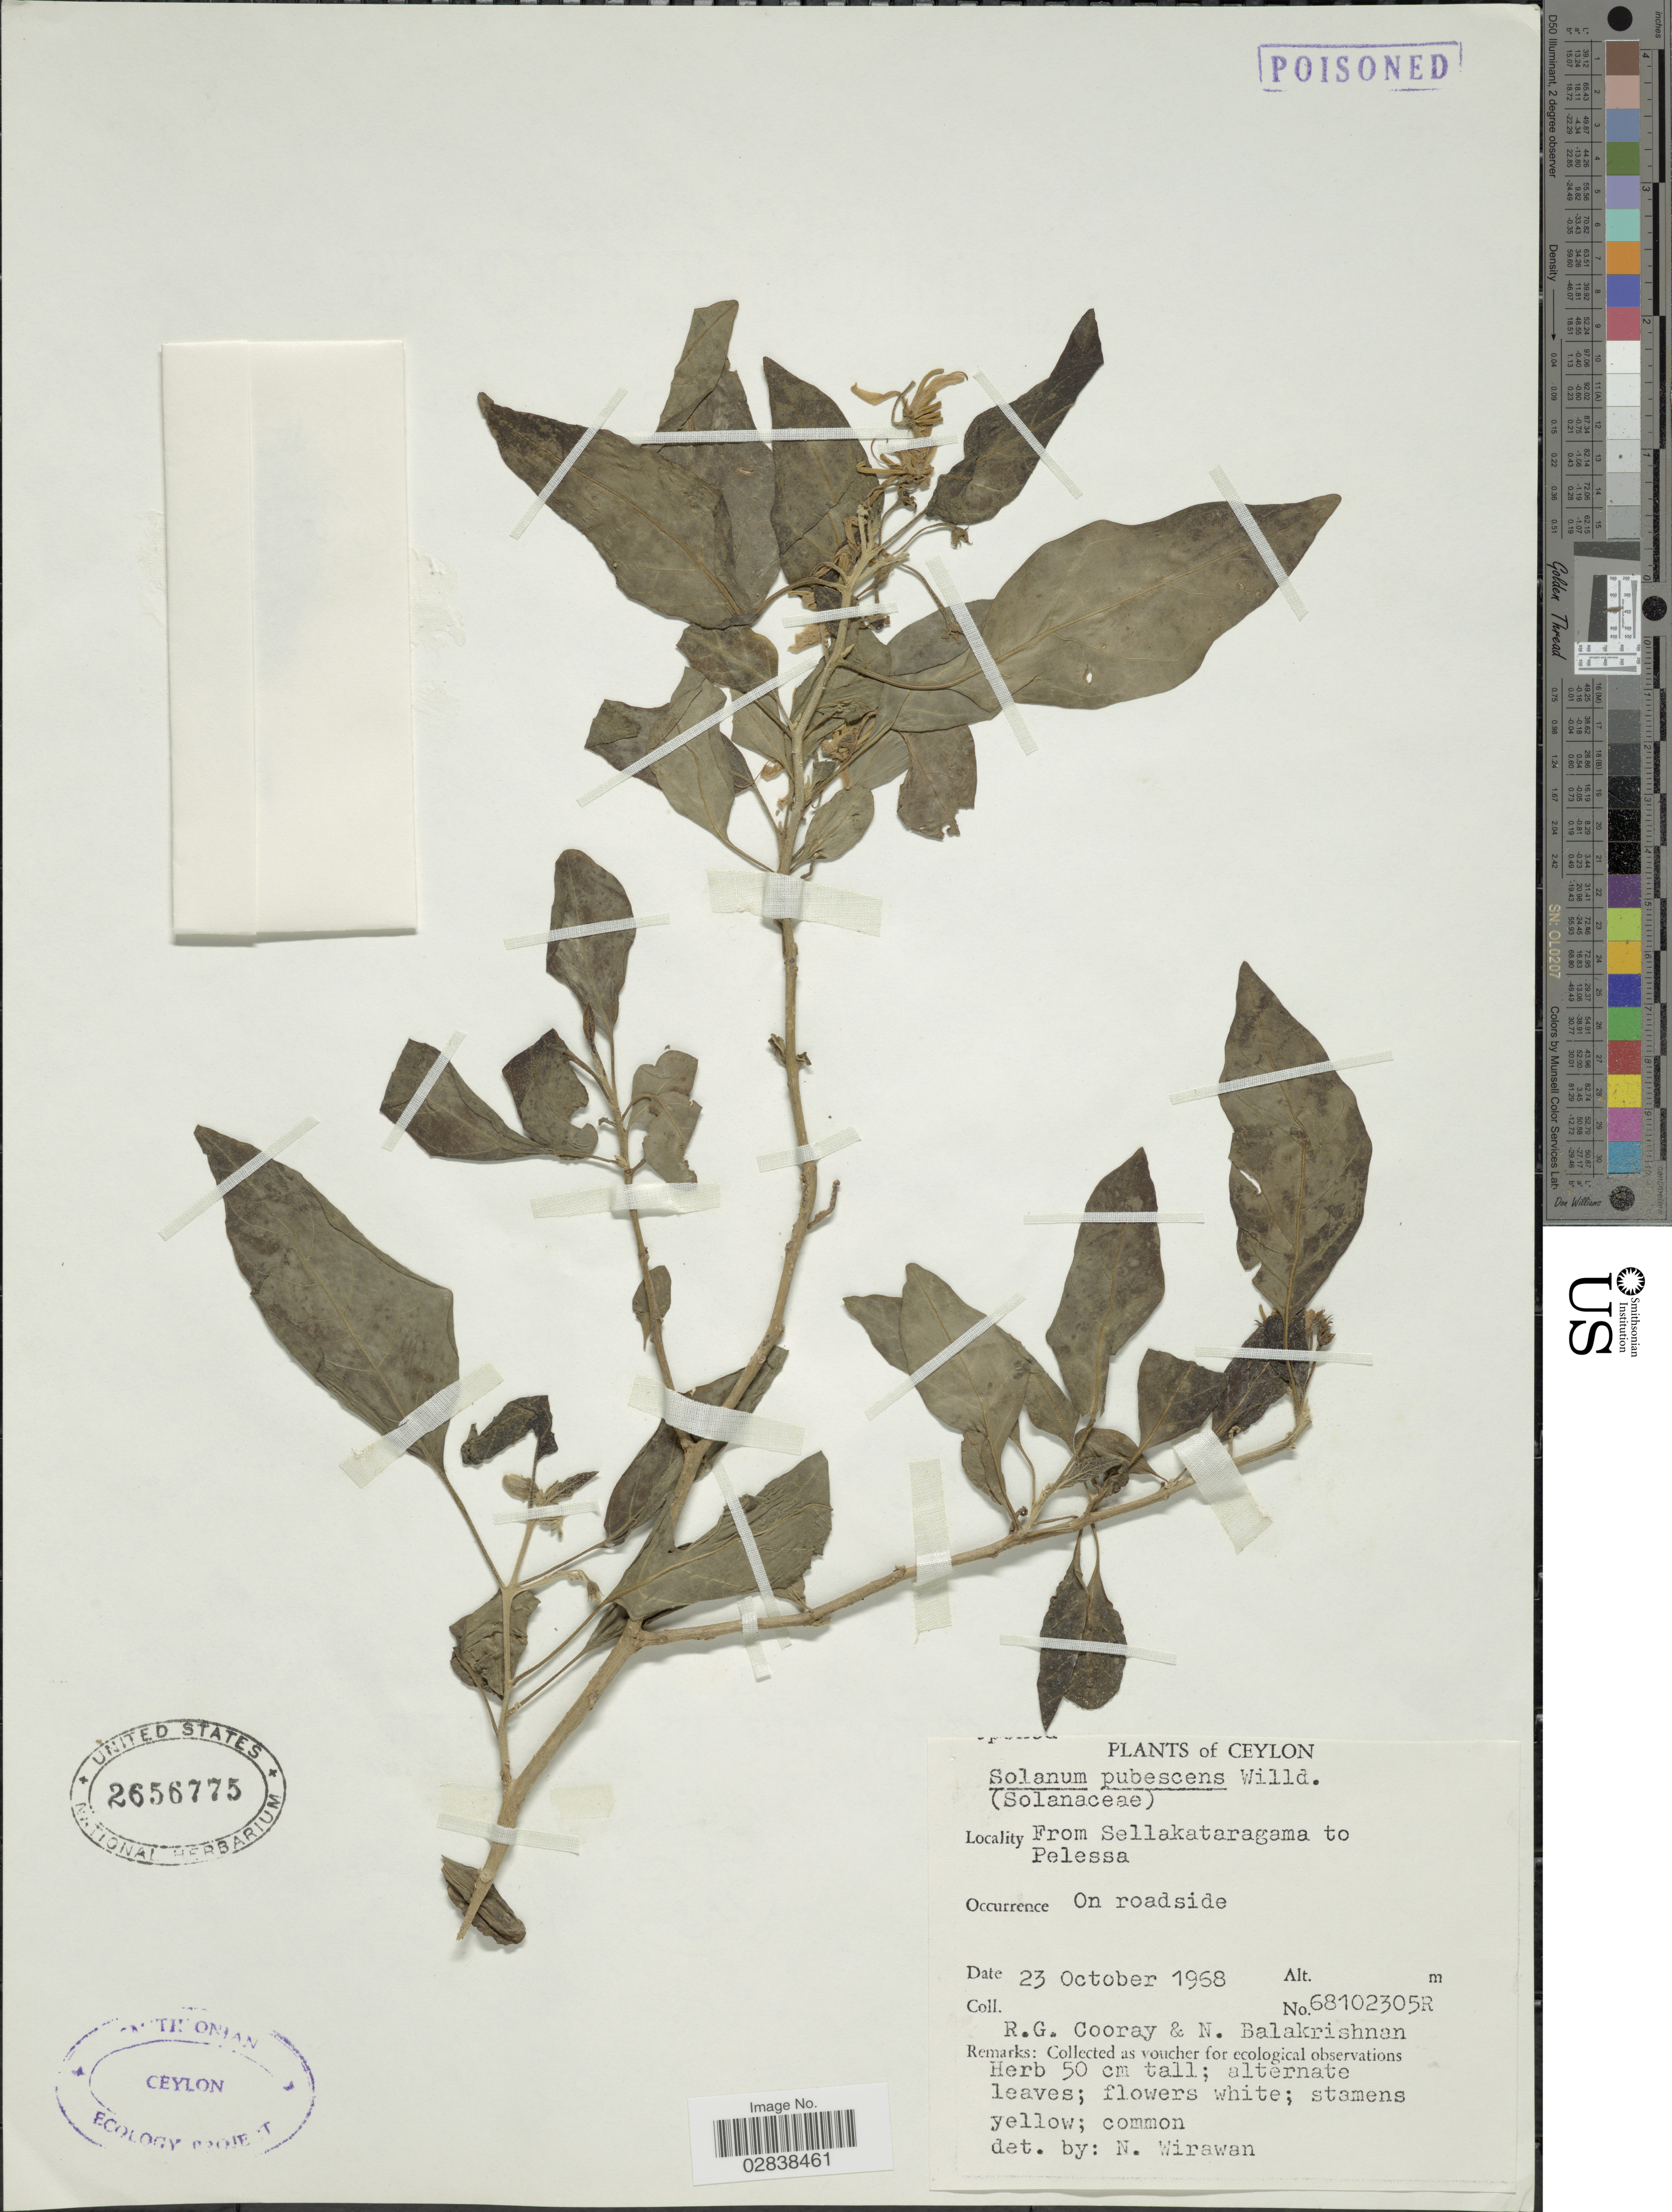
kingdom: Plantae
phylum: Tracheophyta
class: Magnoliopsida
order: Solanales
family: Solanaceae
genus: Solanum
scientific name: Solanum somalense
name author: Franch.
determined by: Knapp, S. D.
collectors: R. Cooray & N. Balakrishnan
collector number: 68102305R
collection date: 1968-10-23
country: Sri Lanka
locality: Ceylon, From Sellakataragama to Pelessa, On roadside.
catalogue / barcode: US 2656775